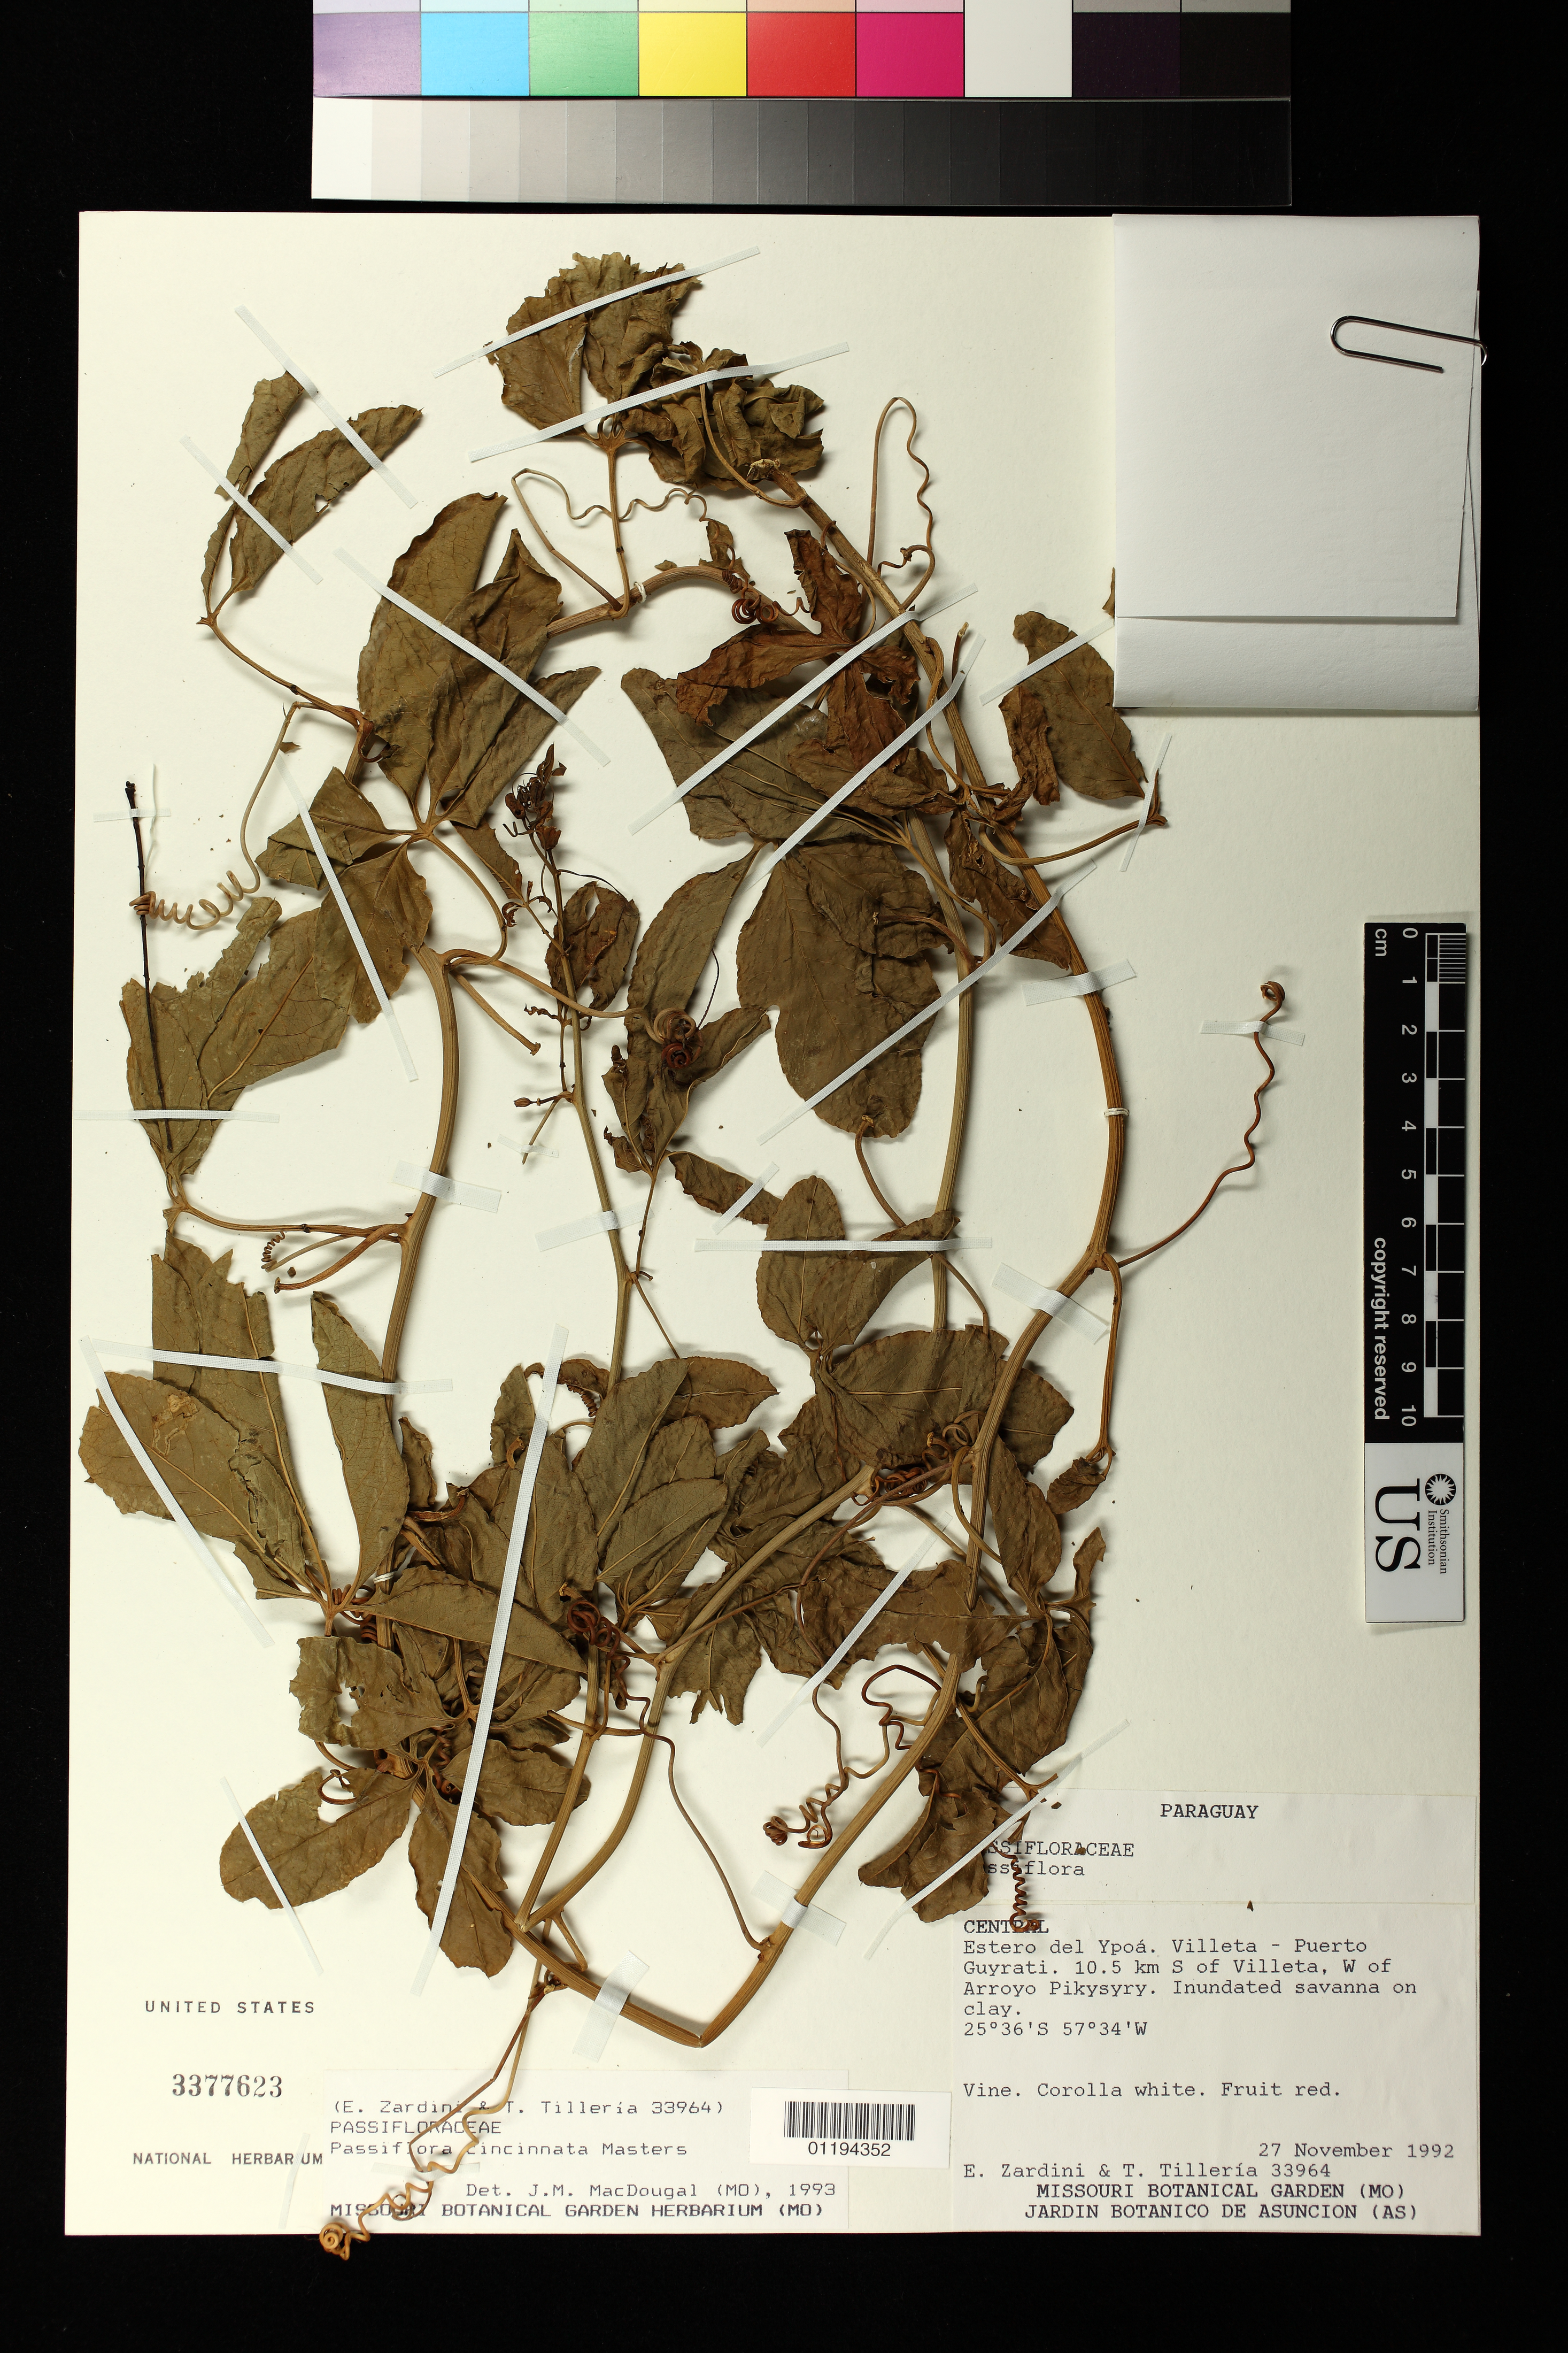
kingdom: Plantae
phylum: Tracheophyta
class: Magnoliopsida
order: Malpighiales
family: Passifloraceae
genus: Passiflora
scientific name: Passiflora cincinnata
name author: Mast.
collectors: E. M. Zardini & T. Tilleria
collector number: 33964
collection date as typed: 27 Nov 1992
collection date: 1992-11-27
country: Paraguay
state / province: Central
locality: Estero del Ypoa. Villeta - Puerto Guyrati. 10.5 km S of Villeta, W of Arroyo Pikysyry.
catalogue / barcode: US 3377623